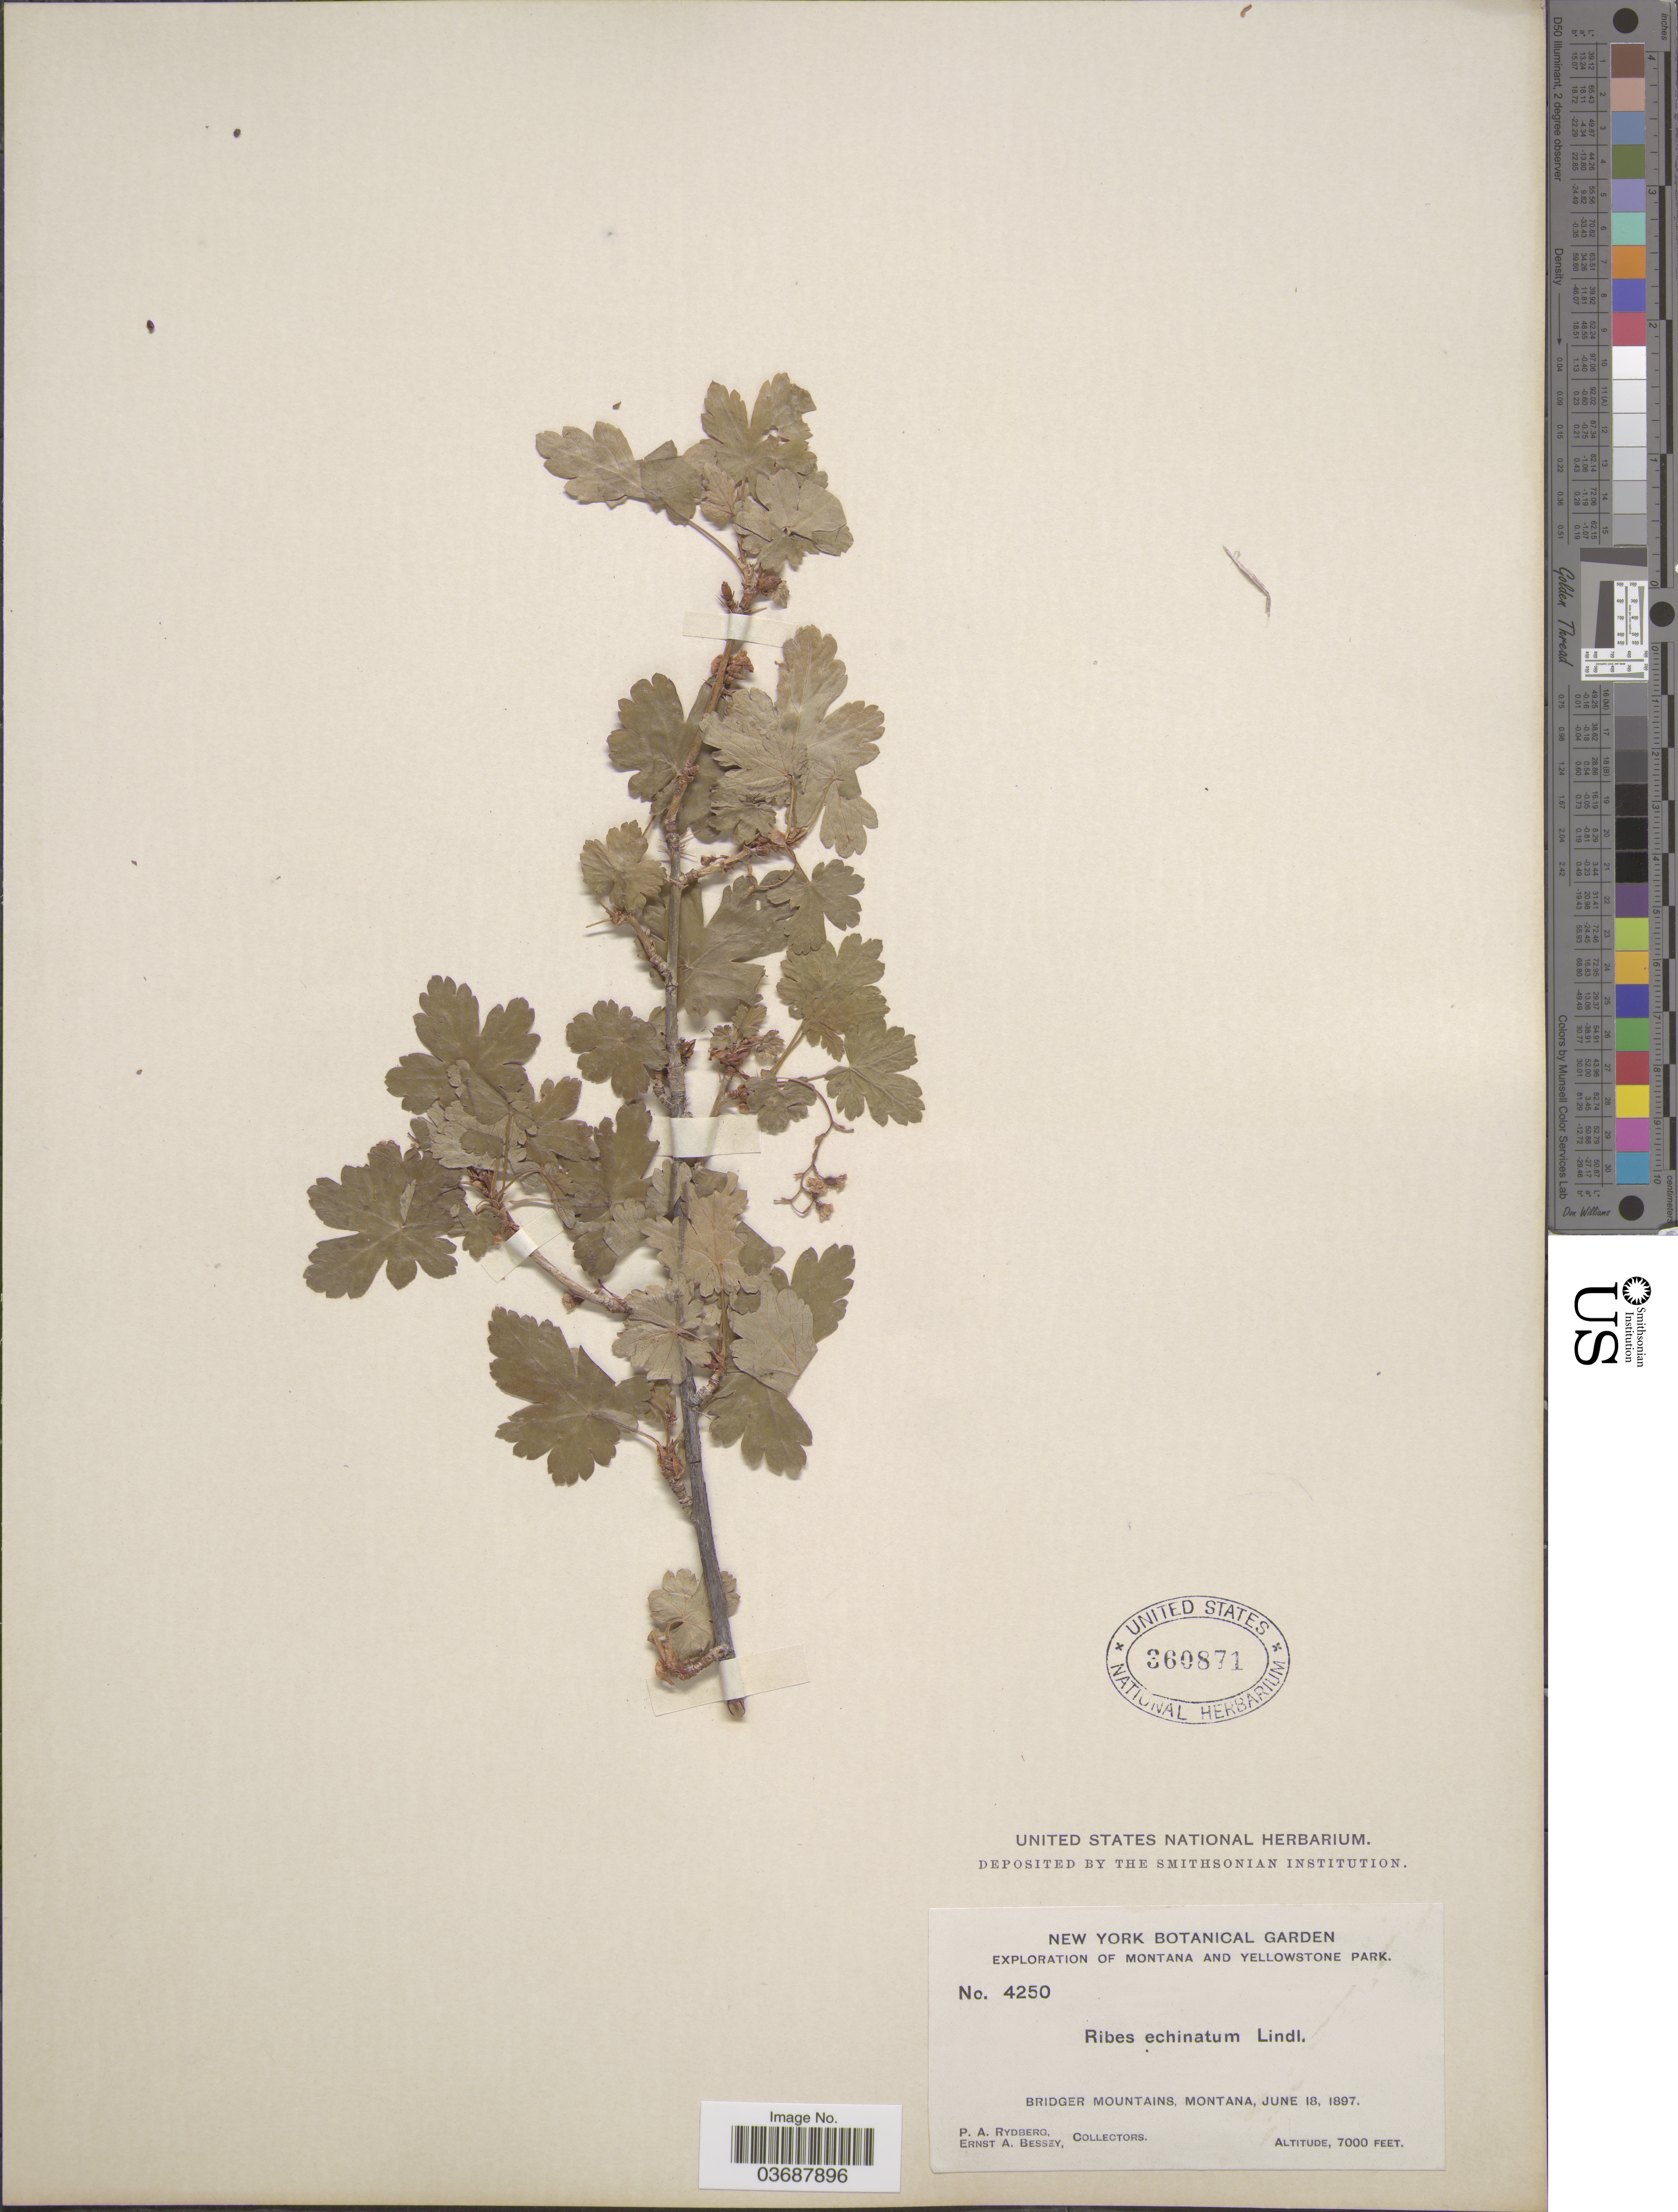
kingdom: Plantae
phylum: Tracheophyta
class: Magnoliopsida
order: Saxifragales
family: Grossulariaceae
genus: Ribes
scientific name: Ribes lacustre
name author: (Pers.) Poir.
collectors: P. A. Rydberg & E. A. Bessey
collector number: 4250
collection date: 1897-06-18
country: United States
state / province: Montana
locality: And Yellowstone Park. Bridger Mountains.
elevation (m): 2134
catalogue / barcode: US 360871